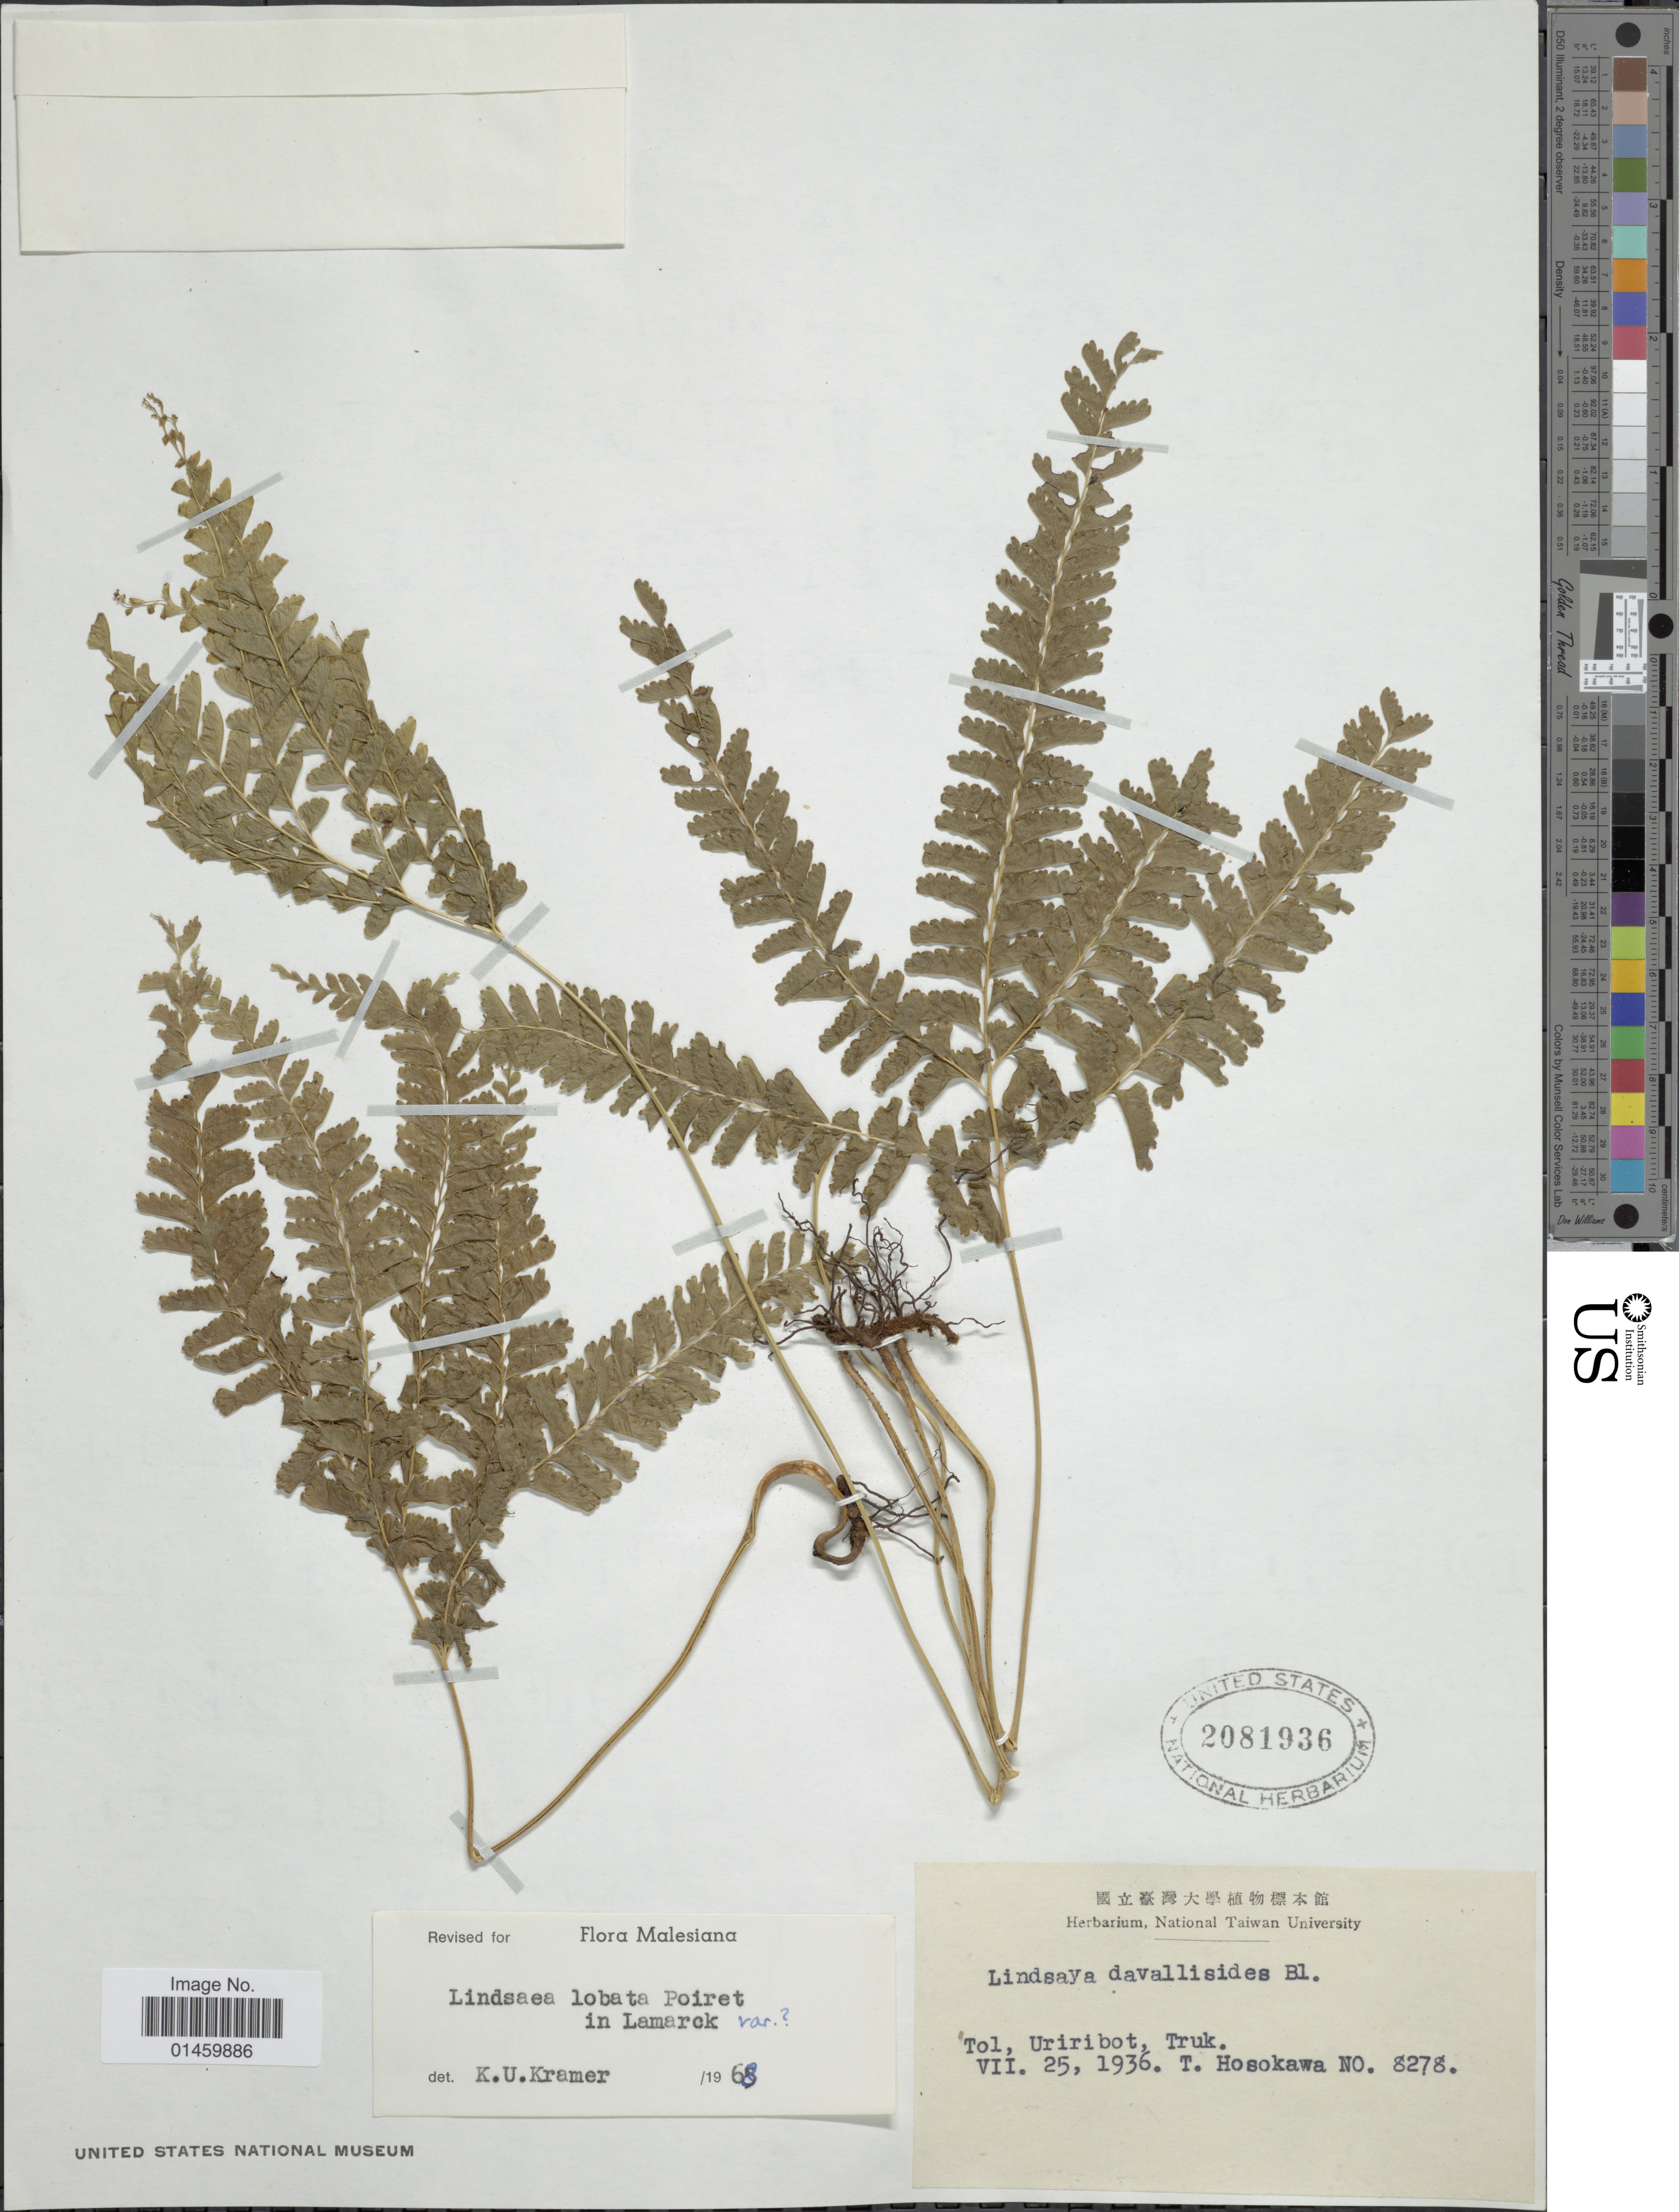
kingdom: Plantae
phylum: Tracheophyta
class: Polypodiopsida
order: Polypodiales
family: Lindsaeaceae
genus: Lindsaea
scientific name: Lindsaea lobata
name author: Poir.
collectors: T. Hosokawa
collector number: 8278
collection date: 1936-07-25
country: Micronesia, Federated States of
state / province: Truk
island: Tol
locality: Uriribot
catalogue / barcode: US 2081936